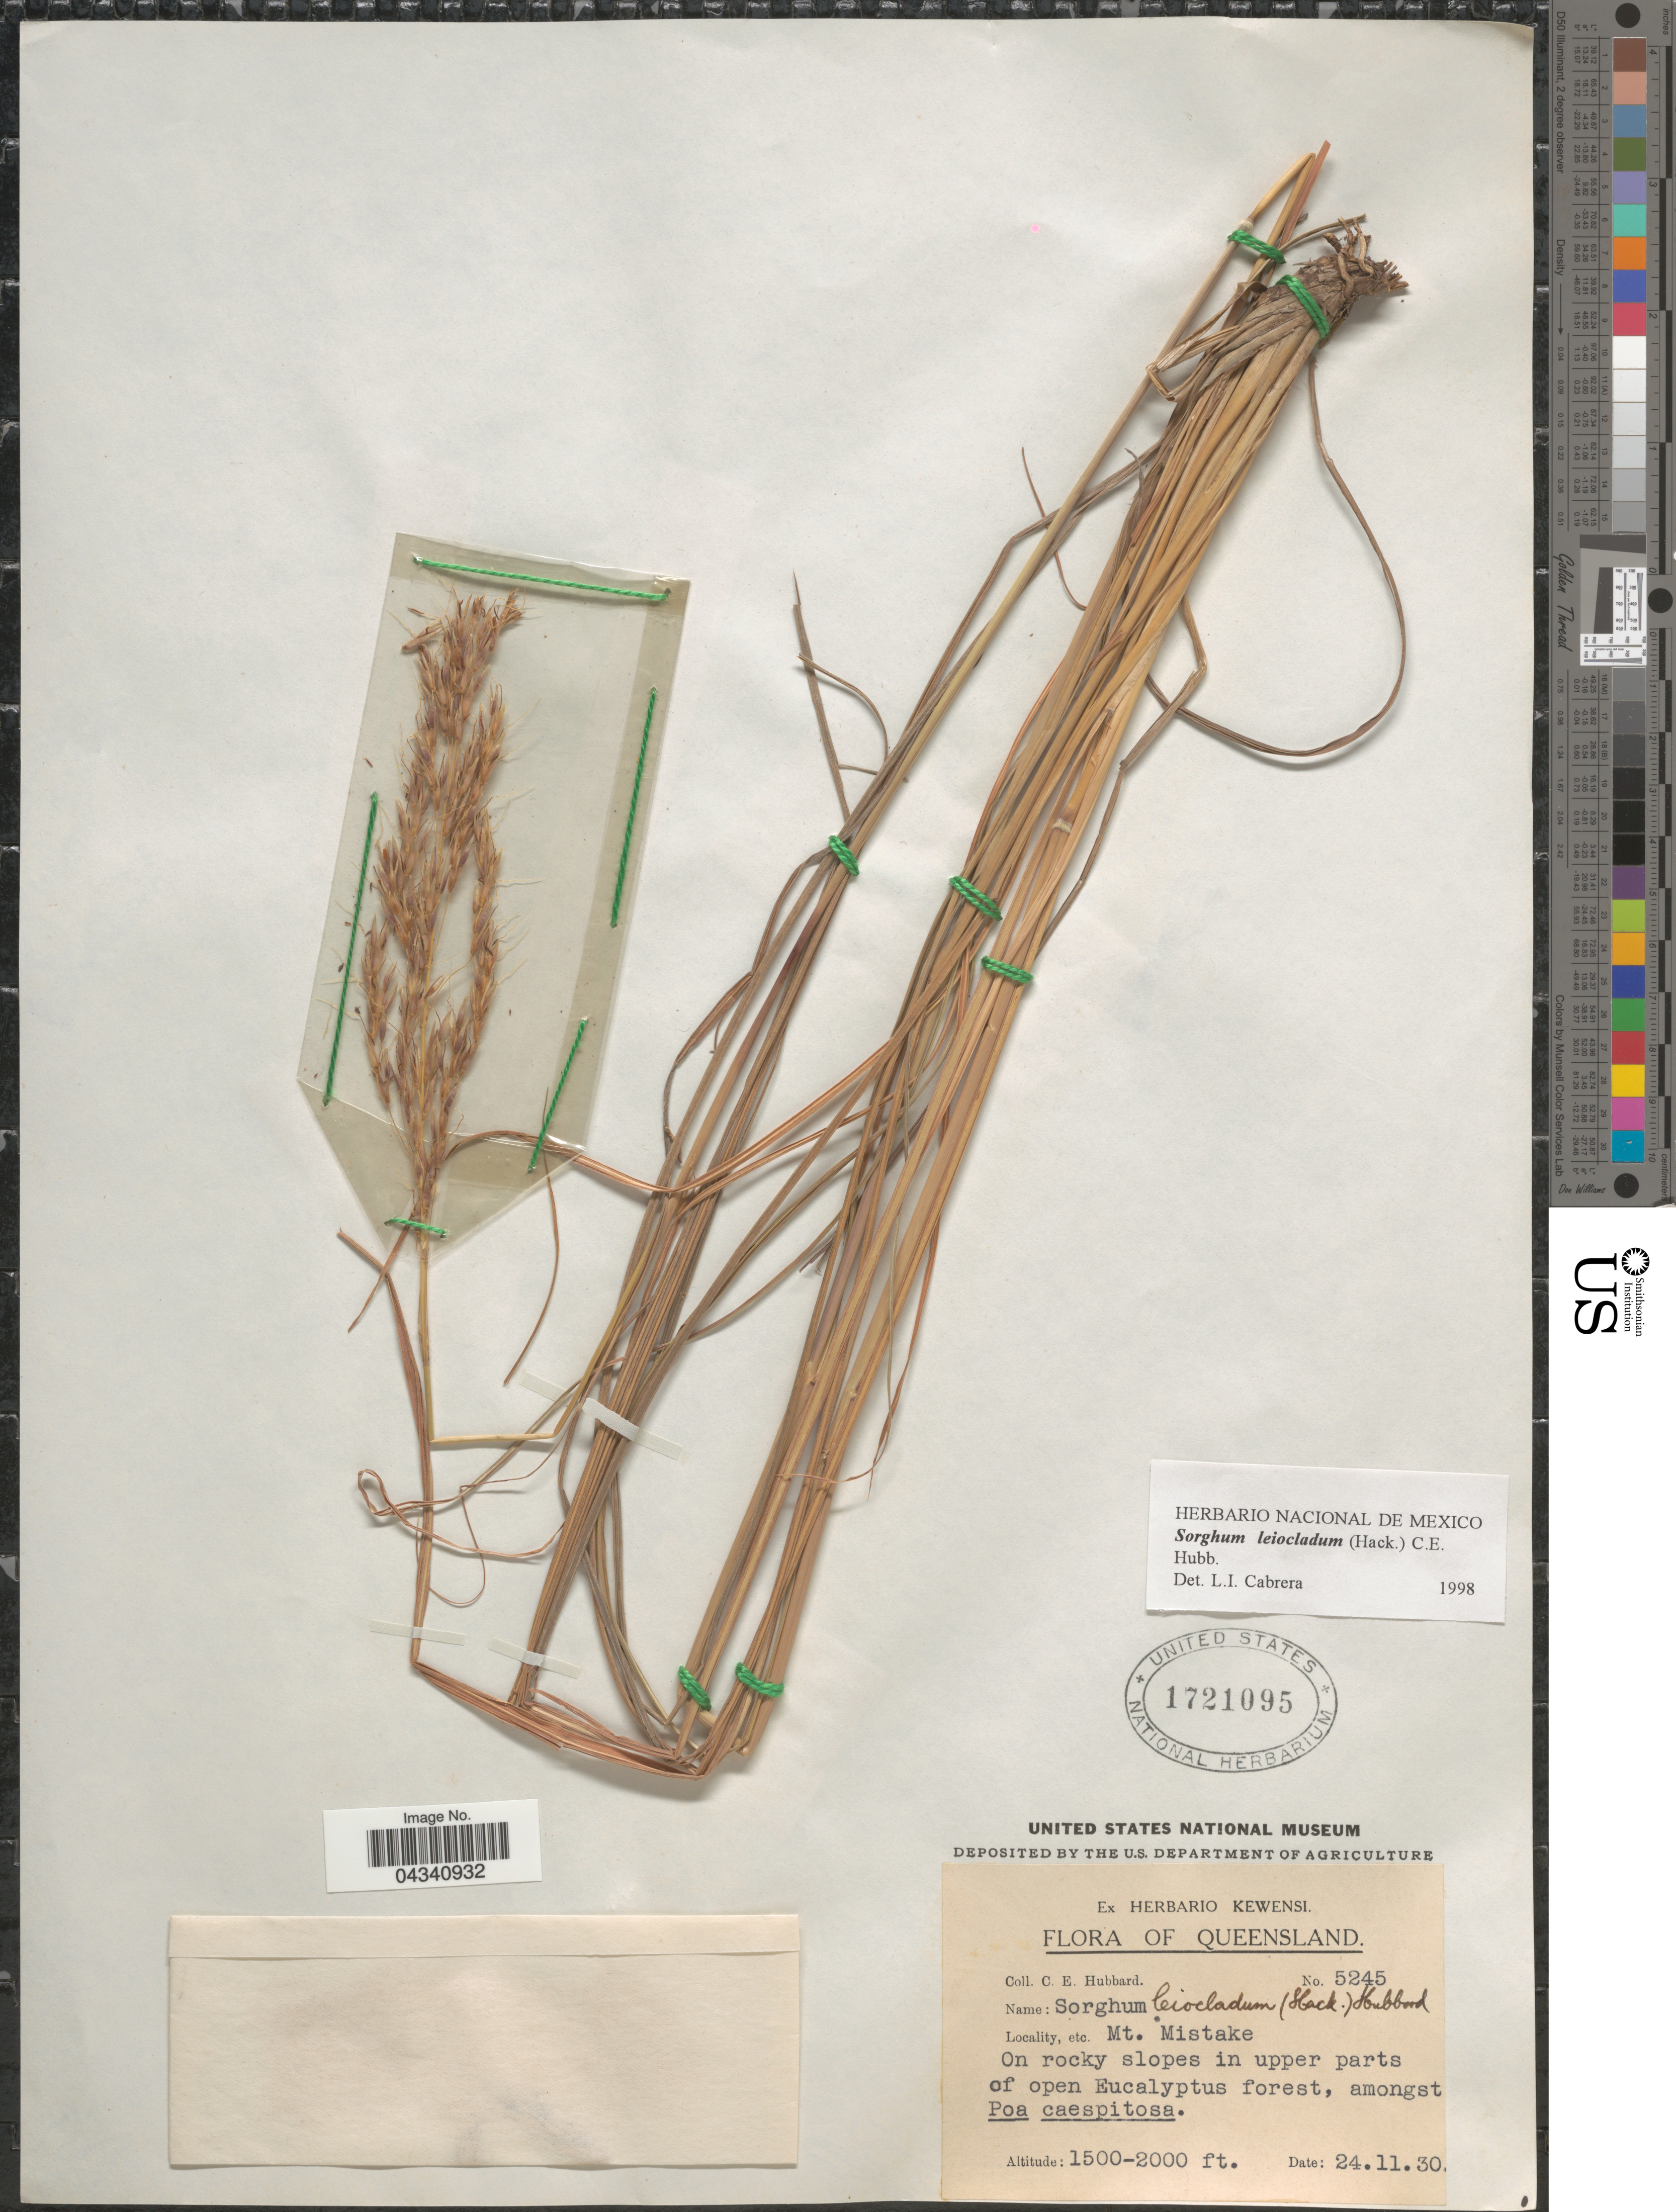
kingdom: Plantae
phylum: Tracheophyta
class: Liliopsida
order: Poales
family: Poaceae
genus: Sorghum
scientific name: Sorghum leiocladum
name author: (J. Hack.) C.E. Hubb.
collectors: C. E. Hubbard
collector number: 5245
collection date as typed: Transcribed d/m/y: 24/11/30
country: Australia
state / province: Queensland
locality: Mt. Mistake. On rocky slopes in upper parts of open Eucalyptus forest.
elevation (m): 457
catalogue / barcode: US 1721095